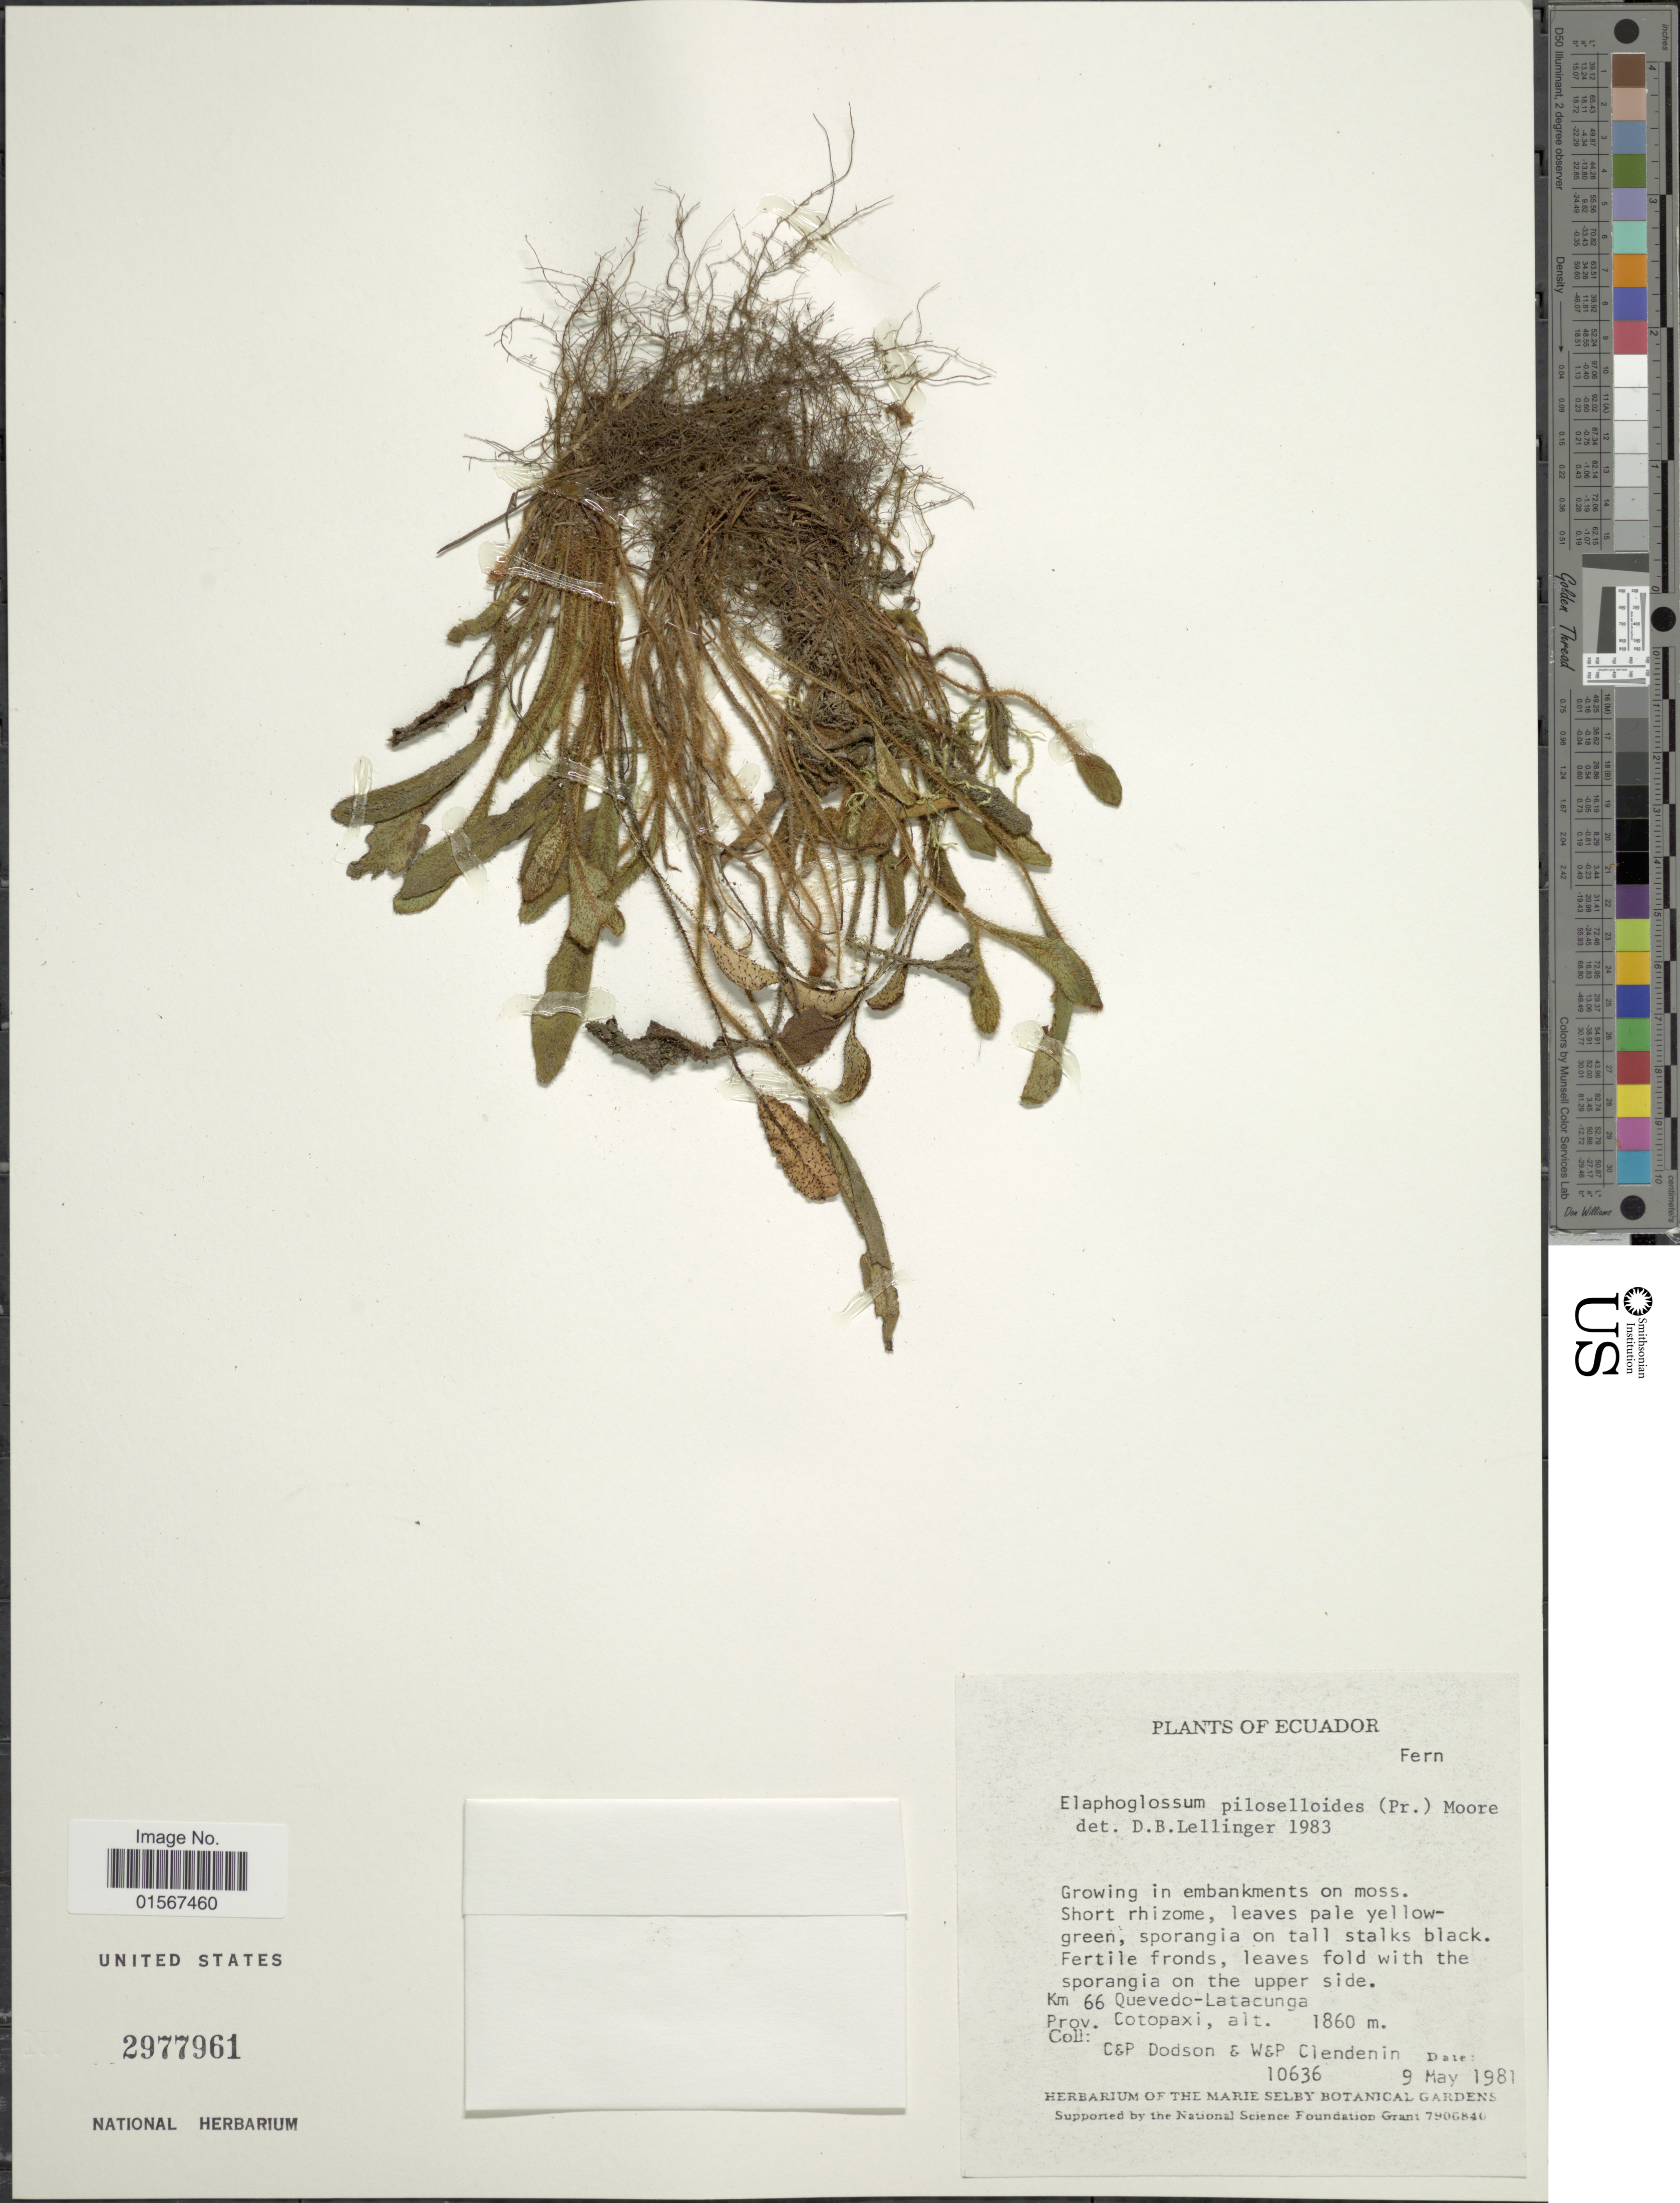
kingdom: Plantae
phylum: Tracheophyta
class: Polypodiopsida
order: Polypodiales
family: Dryopteridaceae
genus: Elaphoglossum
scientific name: Elaphoglossum piloselloides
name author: (C. Presl) T. Moore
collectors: C. Dodson, P. M. Dodson, W. Clendenin & P. Clendenin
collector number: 10636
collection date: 1981-05-09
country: Ecuador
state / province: Cotopaxi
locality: Ecuador, Km 66 Quevedo-Latacunga, Prov. Cotopaxi.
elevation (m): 1860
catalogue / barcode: US 2977961